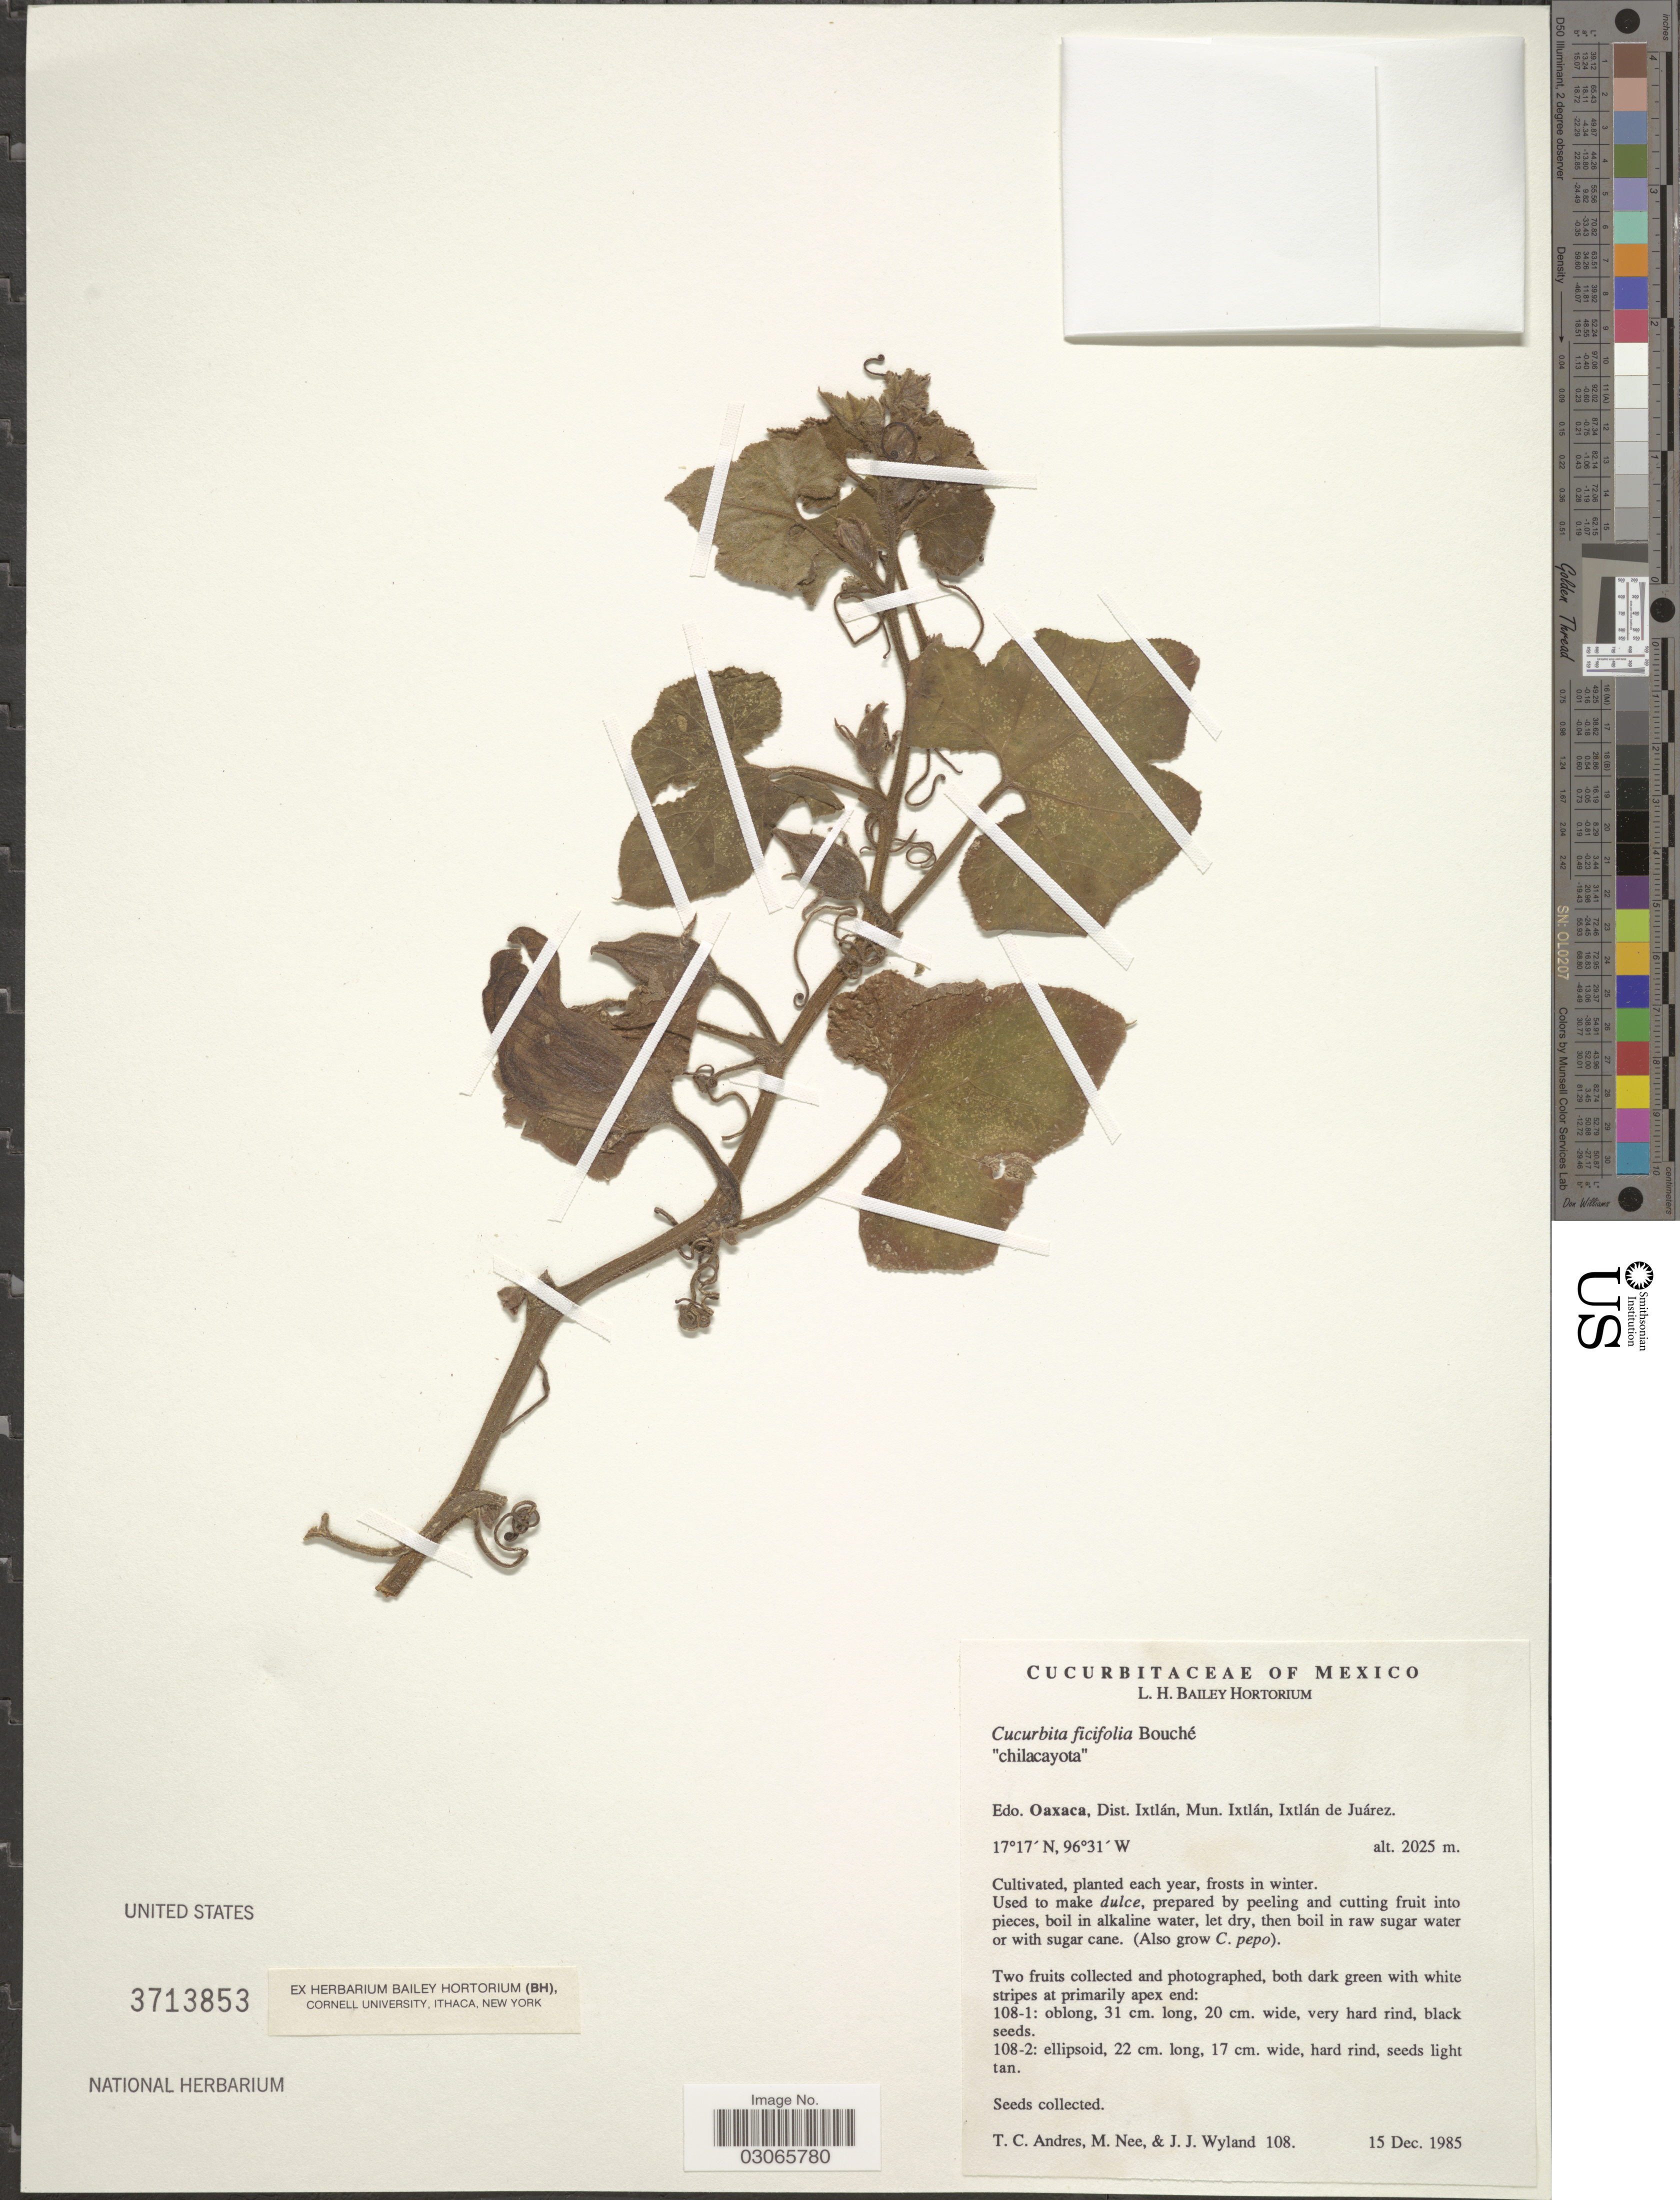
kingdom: Plantae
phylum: Tracheophyta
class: Magnoliopsida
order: Cucurbitales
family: Cucurbitaceae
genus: Cucurbita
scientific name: Cucurbita ficifolia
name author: C.D. Bouché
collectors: T. C. Andres, M. Nee & J. J. Wyland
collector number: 108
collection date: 1985-12-15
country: Mexico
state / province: Oaxaca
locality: Dist. Ixtlán, Mun. Ixtlá, Ixtlán de Juárez.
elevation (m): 2025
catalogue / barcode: US 3713853